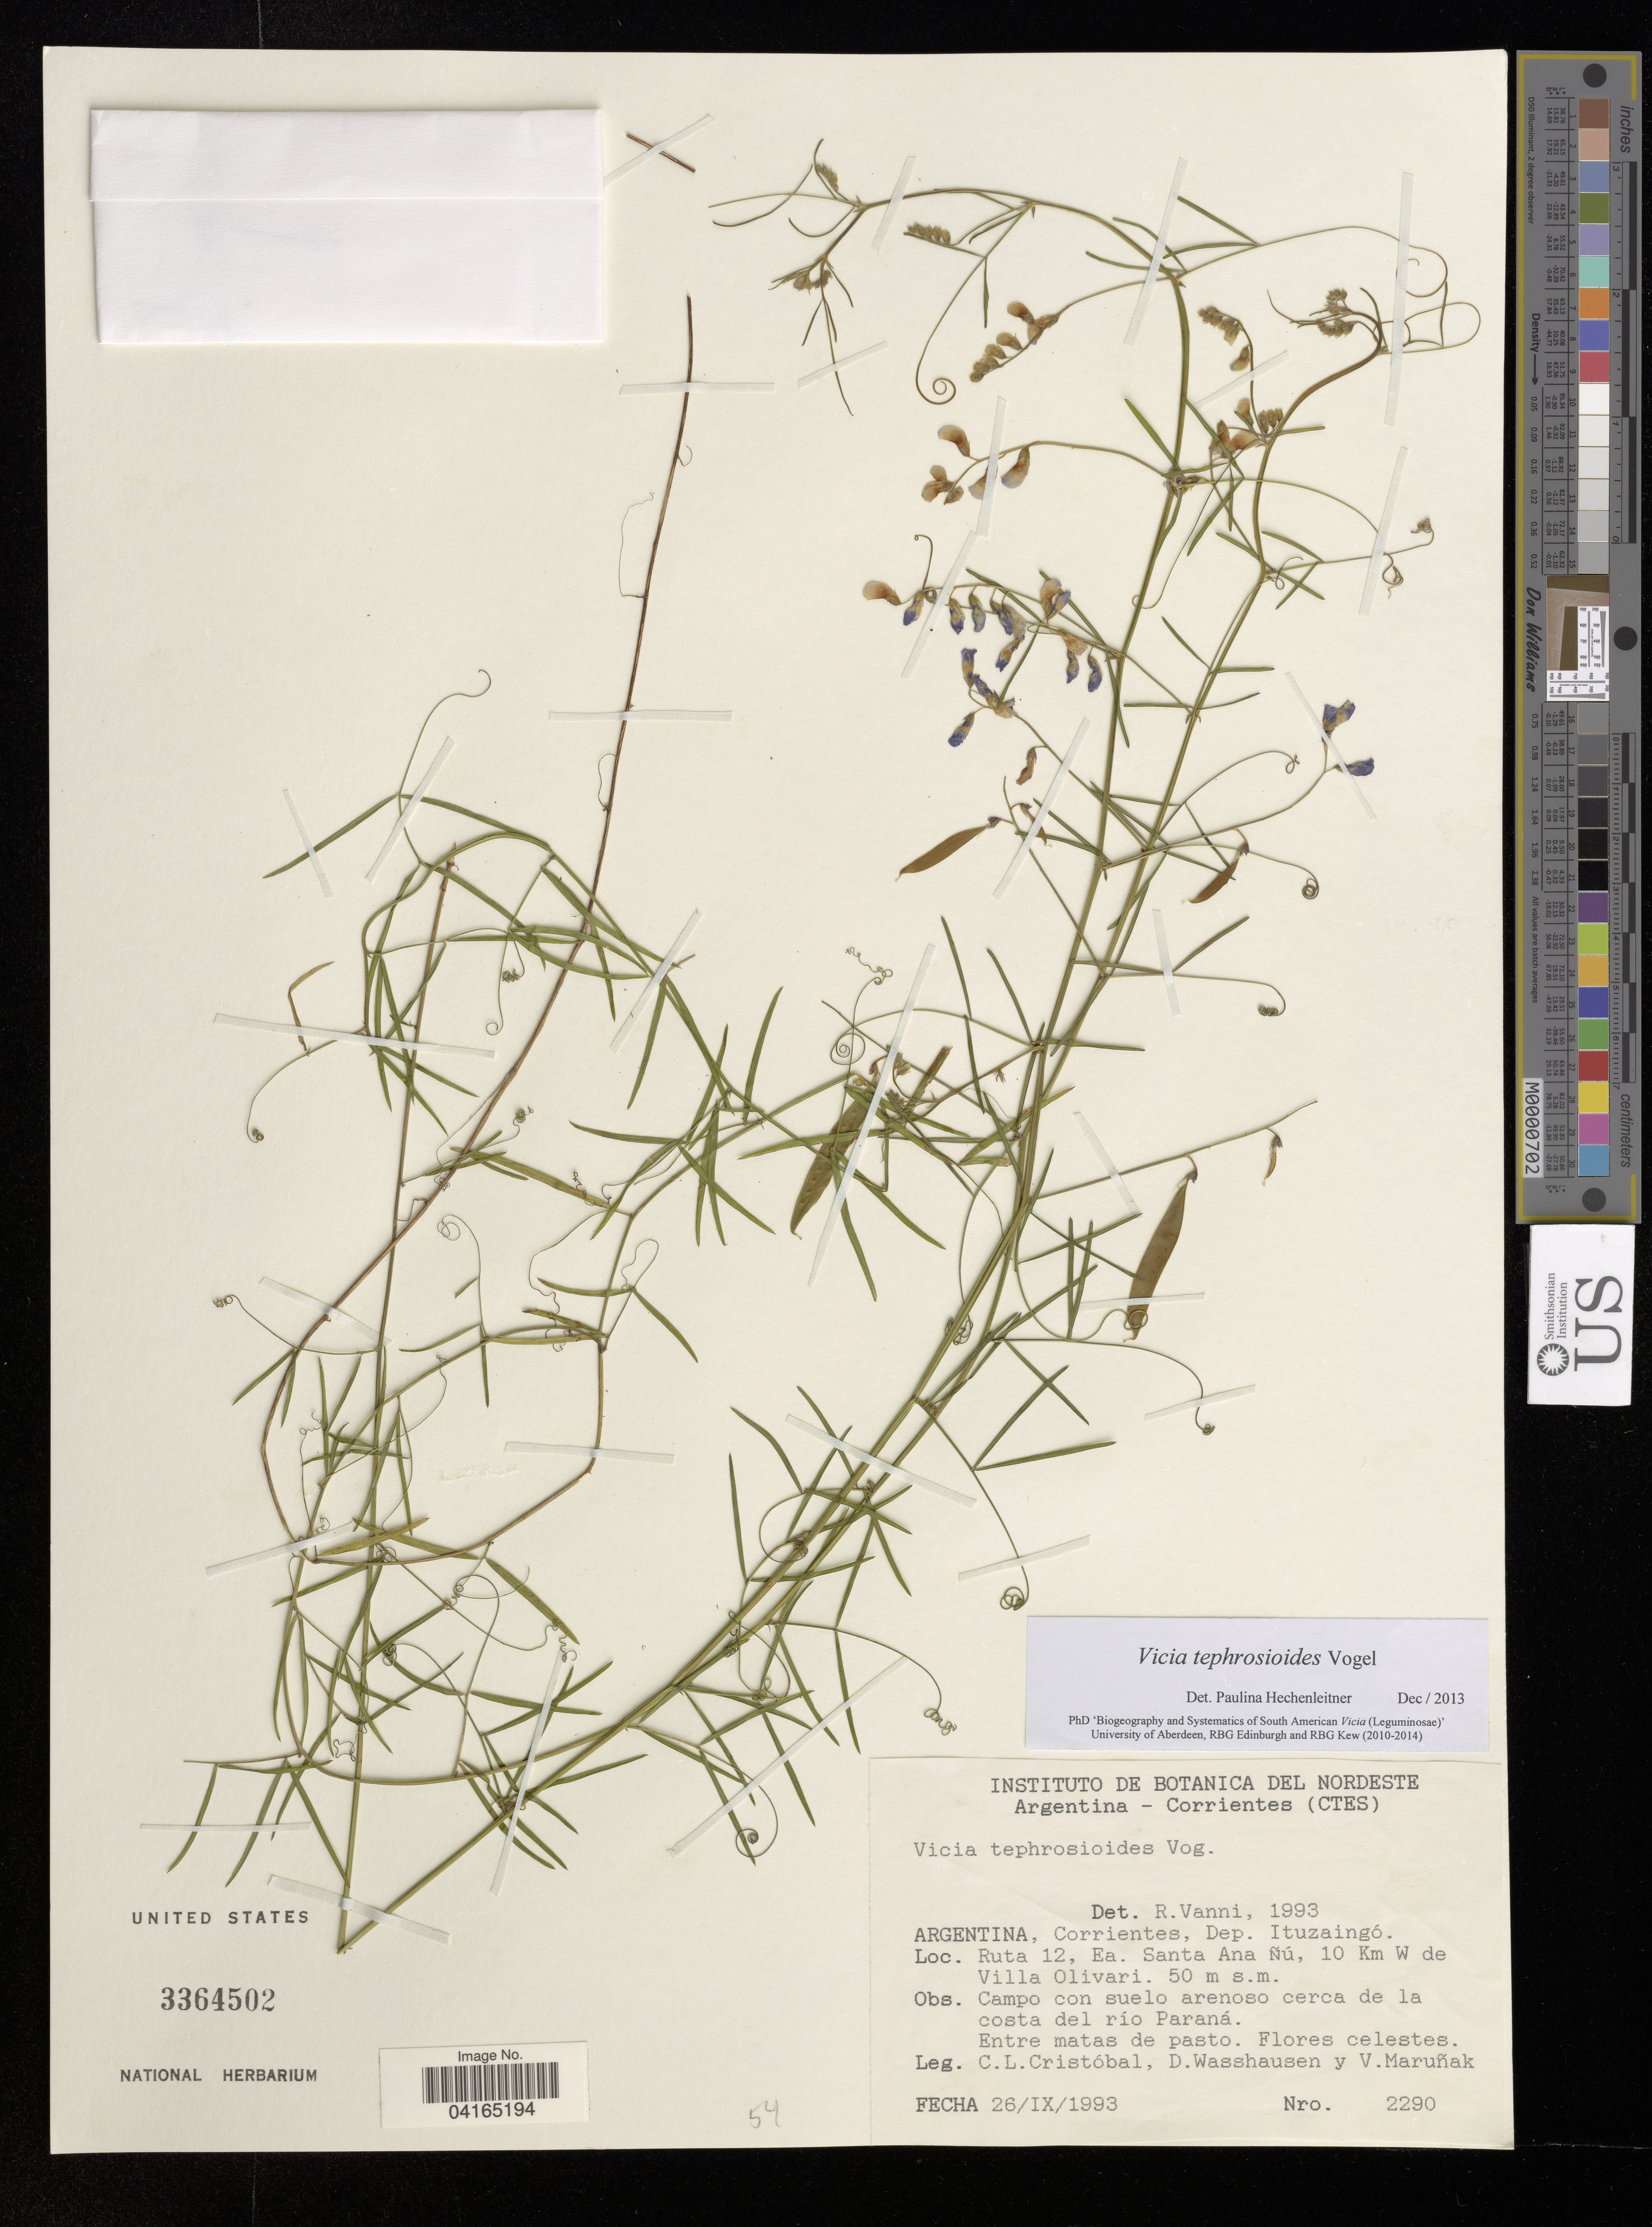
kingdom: Plantae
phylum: Tracheophyta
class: Magnoliopsida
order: Fabales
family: Fabaceae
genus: Vicia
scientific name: Vicia tephrosioides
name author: Vogel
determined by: Hechenleitner, Paulina, RBG Edinburgh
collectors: C. Cristobal, D. C. Wasshausen & V. Maruñak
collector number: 2290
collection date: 1993-09-26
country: Argentina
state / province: Corrientes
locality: Dep. Ituzaingó. Ruta 12, Ea. Santa Ana Ñú, 10 Km W de Villa Olivari.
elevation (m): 50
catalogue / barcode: US 3364502